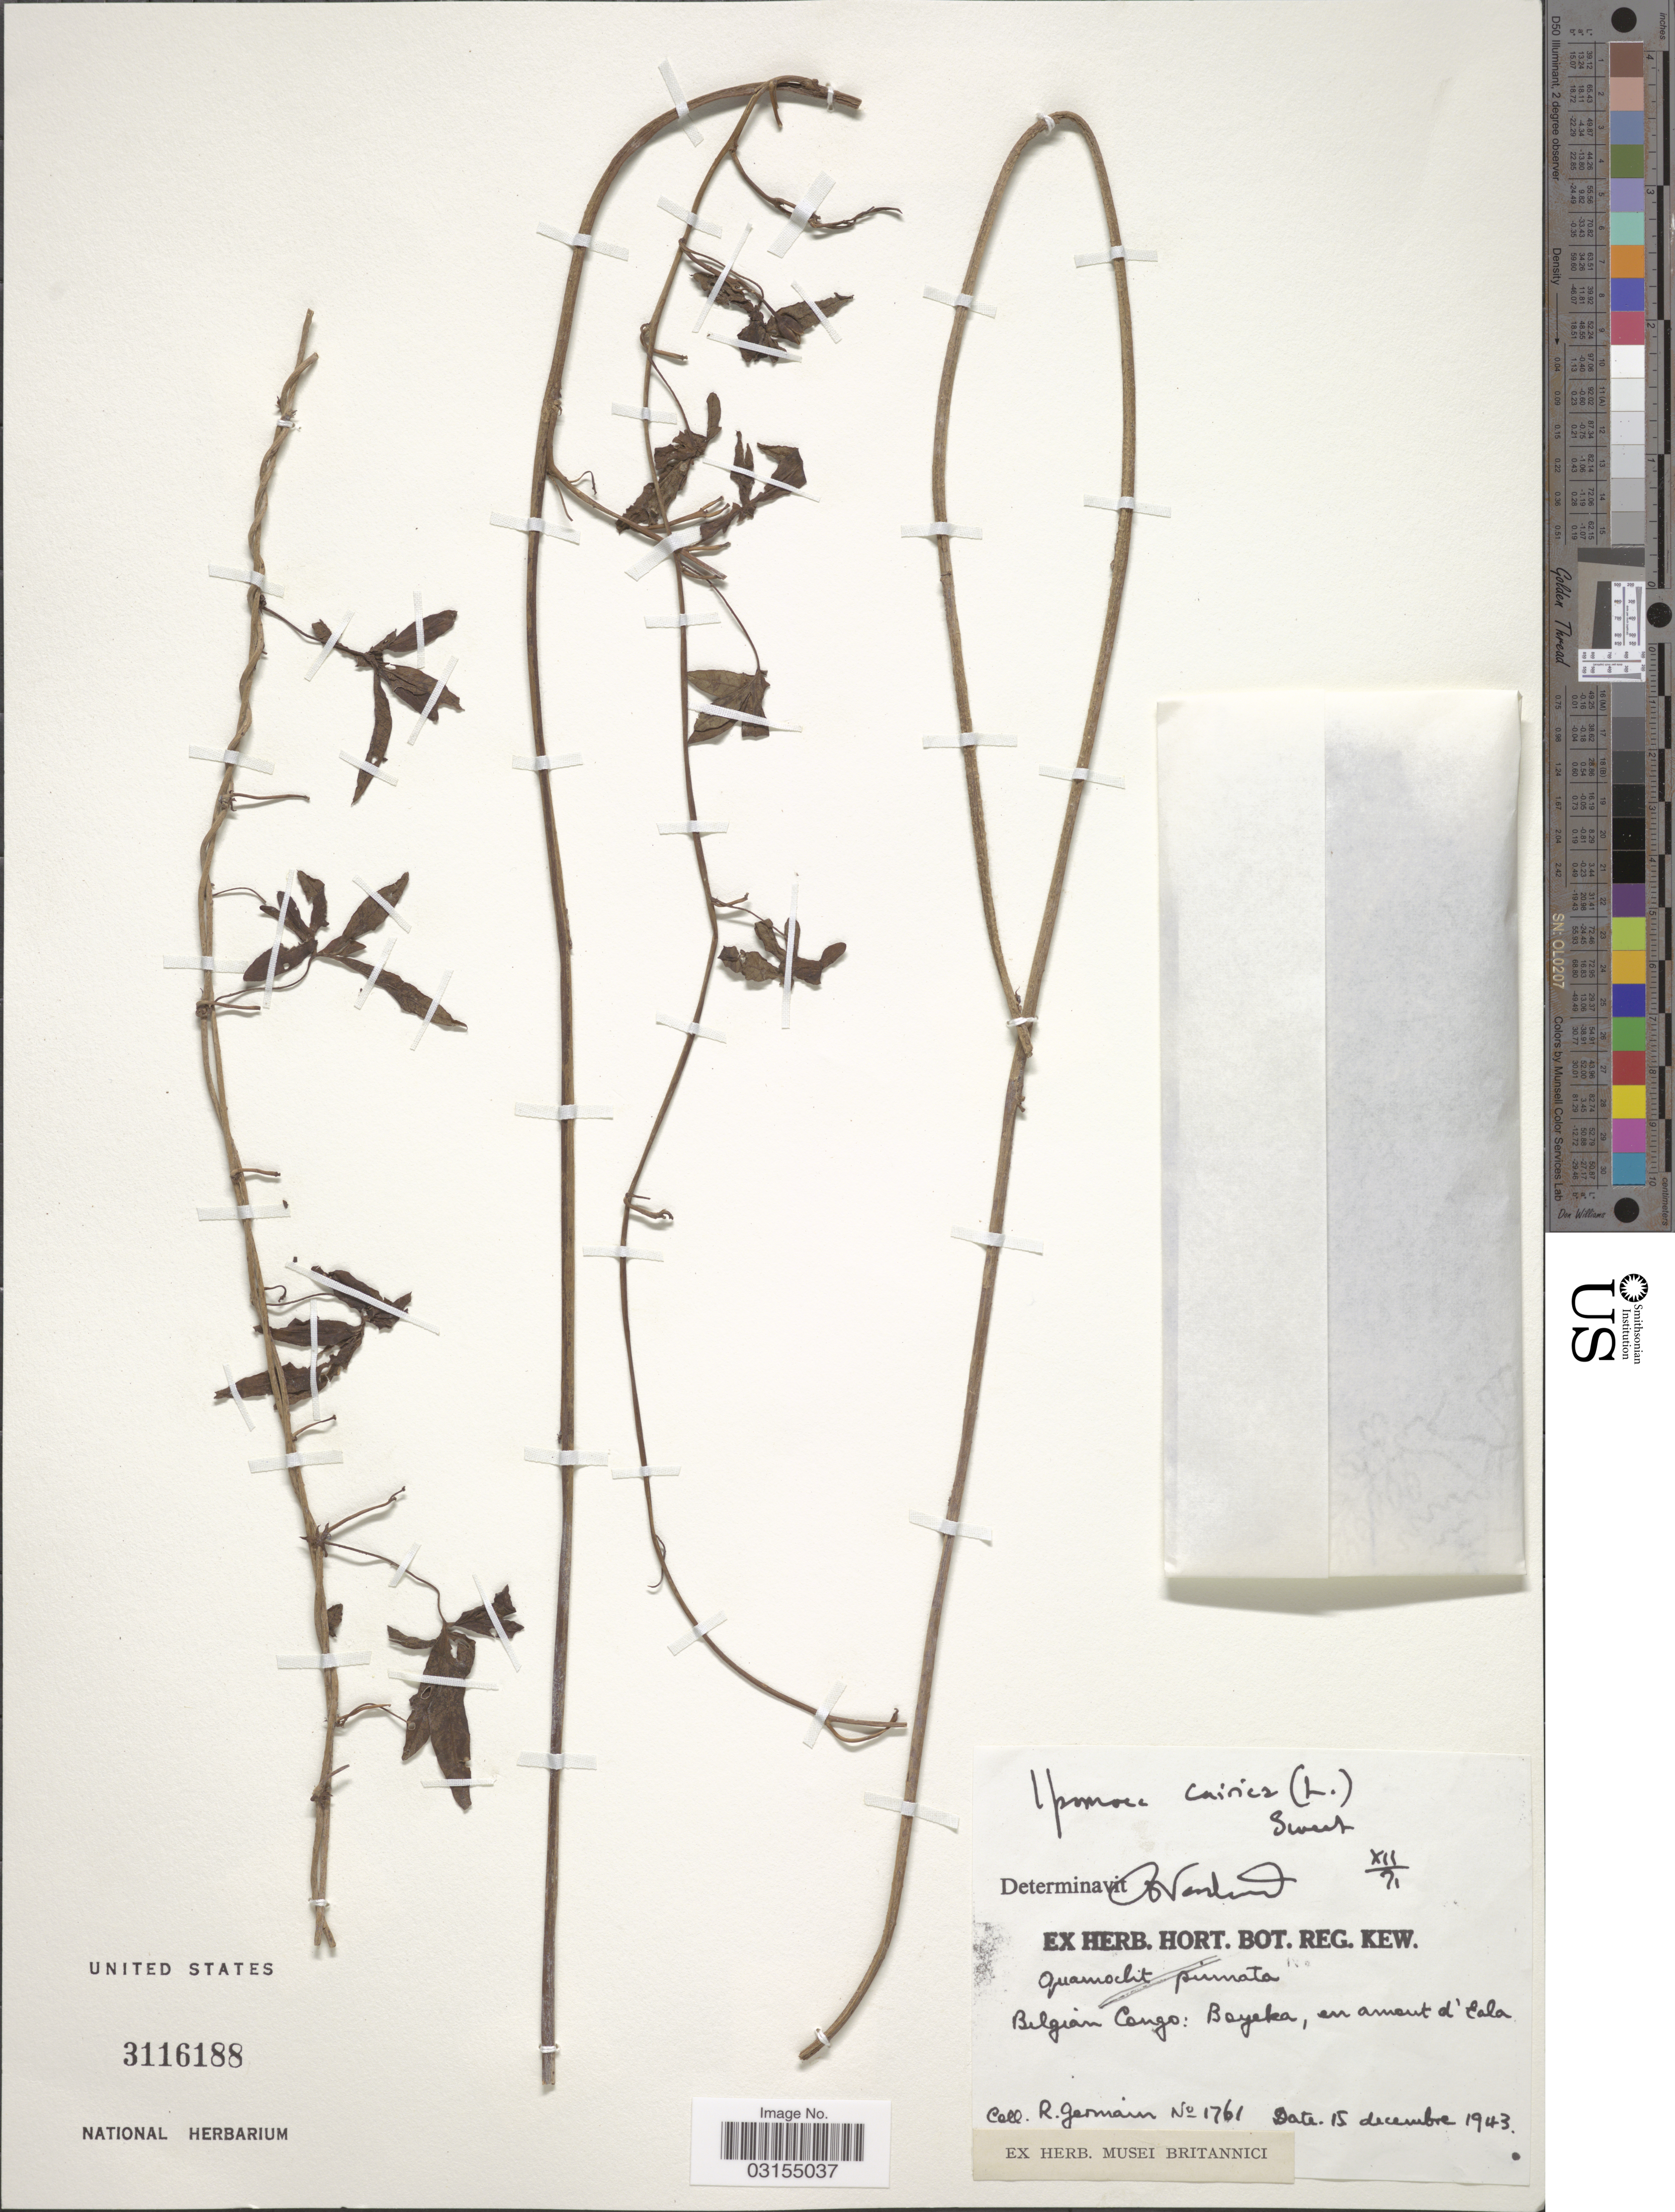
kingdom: Plantae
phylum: Tracheophyta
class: Magnoliopsida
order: Solanales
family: Convolvulaceae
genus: Ipomoea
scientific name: Ipomoea cairica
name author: (L.) Sweet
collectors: R. Germain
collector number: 1761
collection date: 1943-12-15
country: Congo, Democratic Republic of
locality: Belgian Congo: Boyeka, en amont d'Eala.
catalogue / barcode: US 3116188